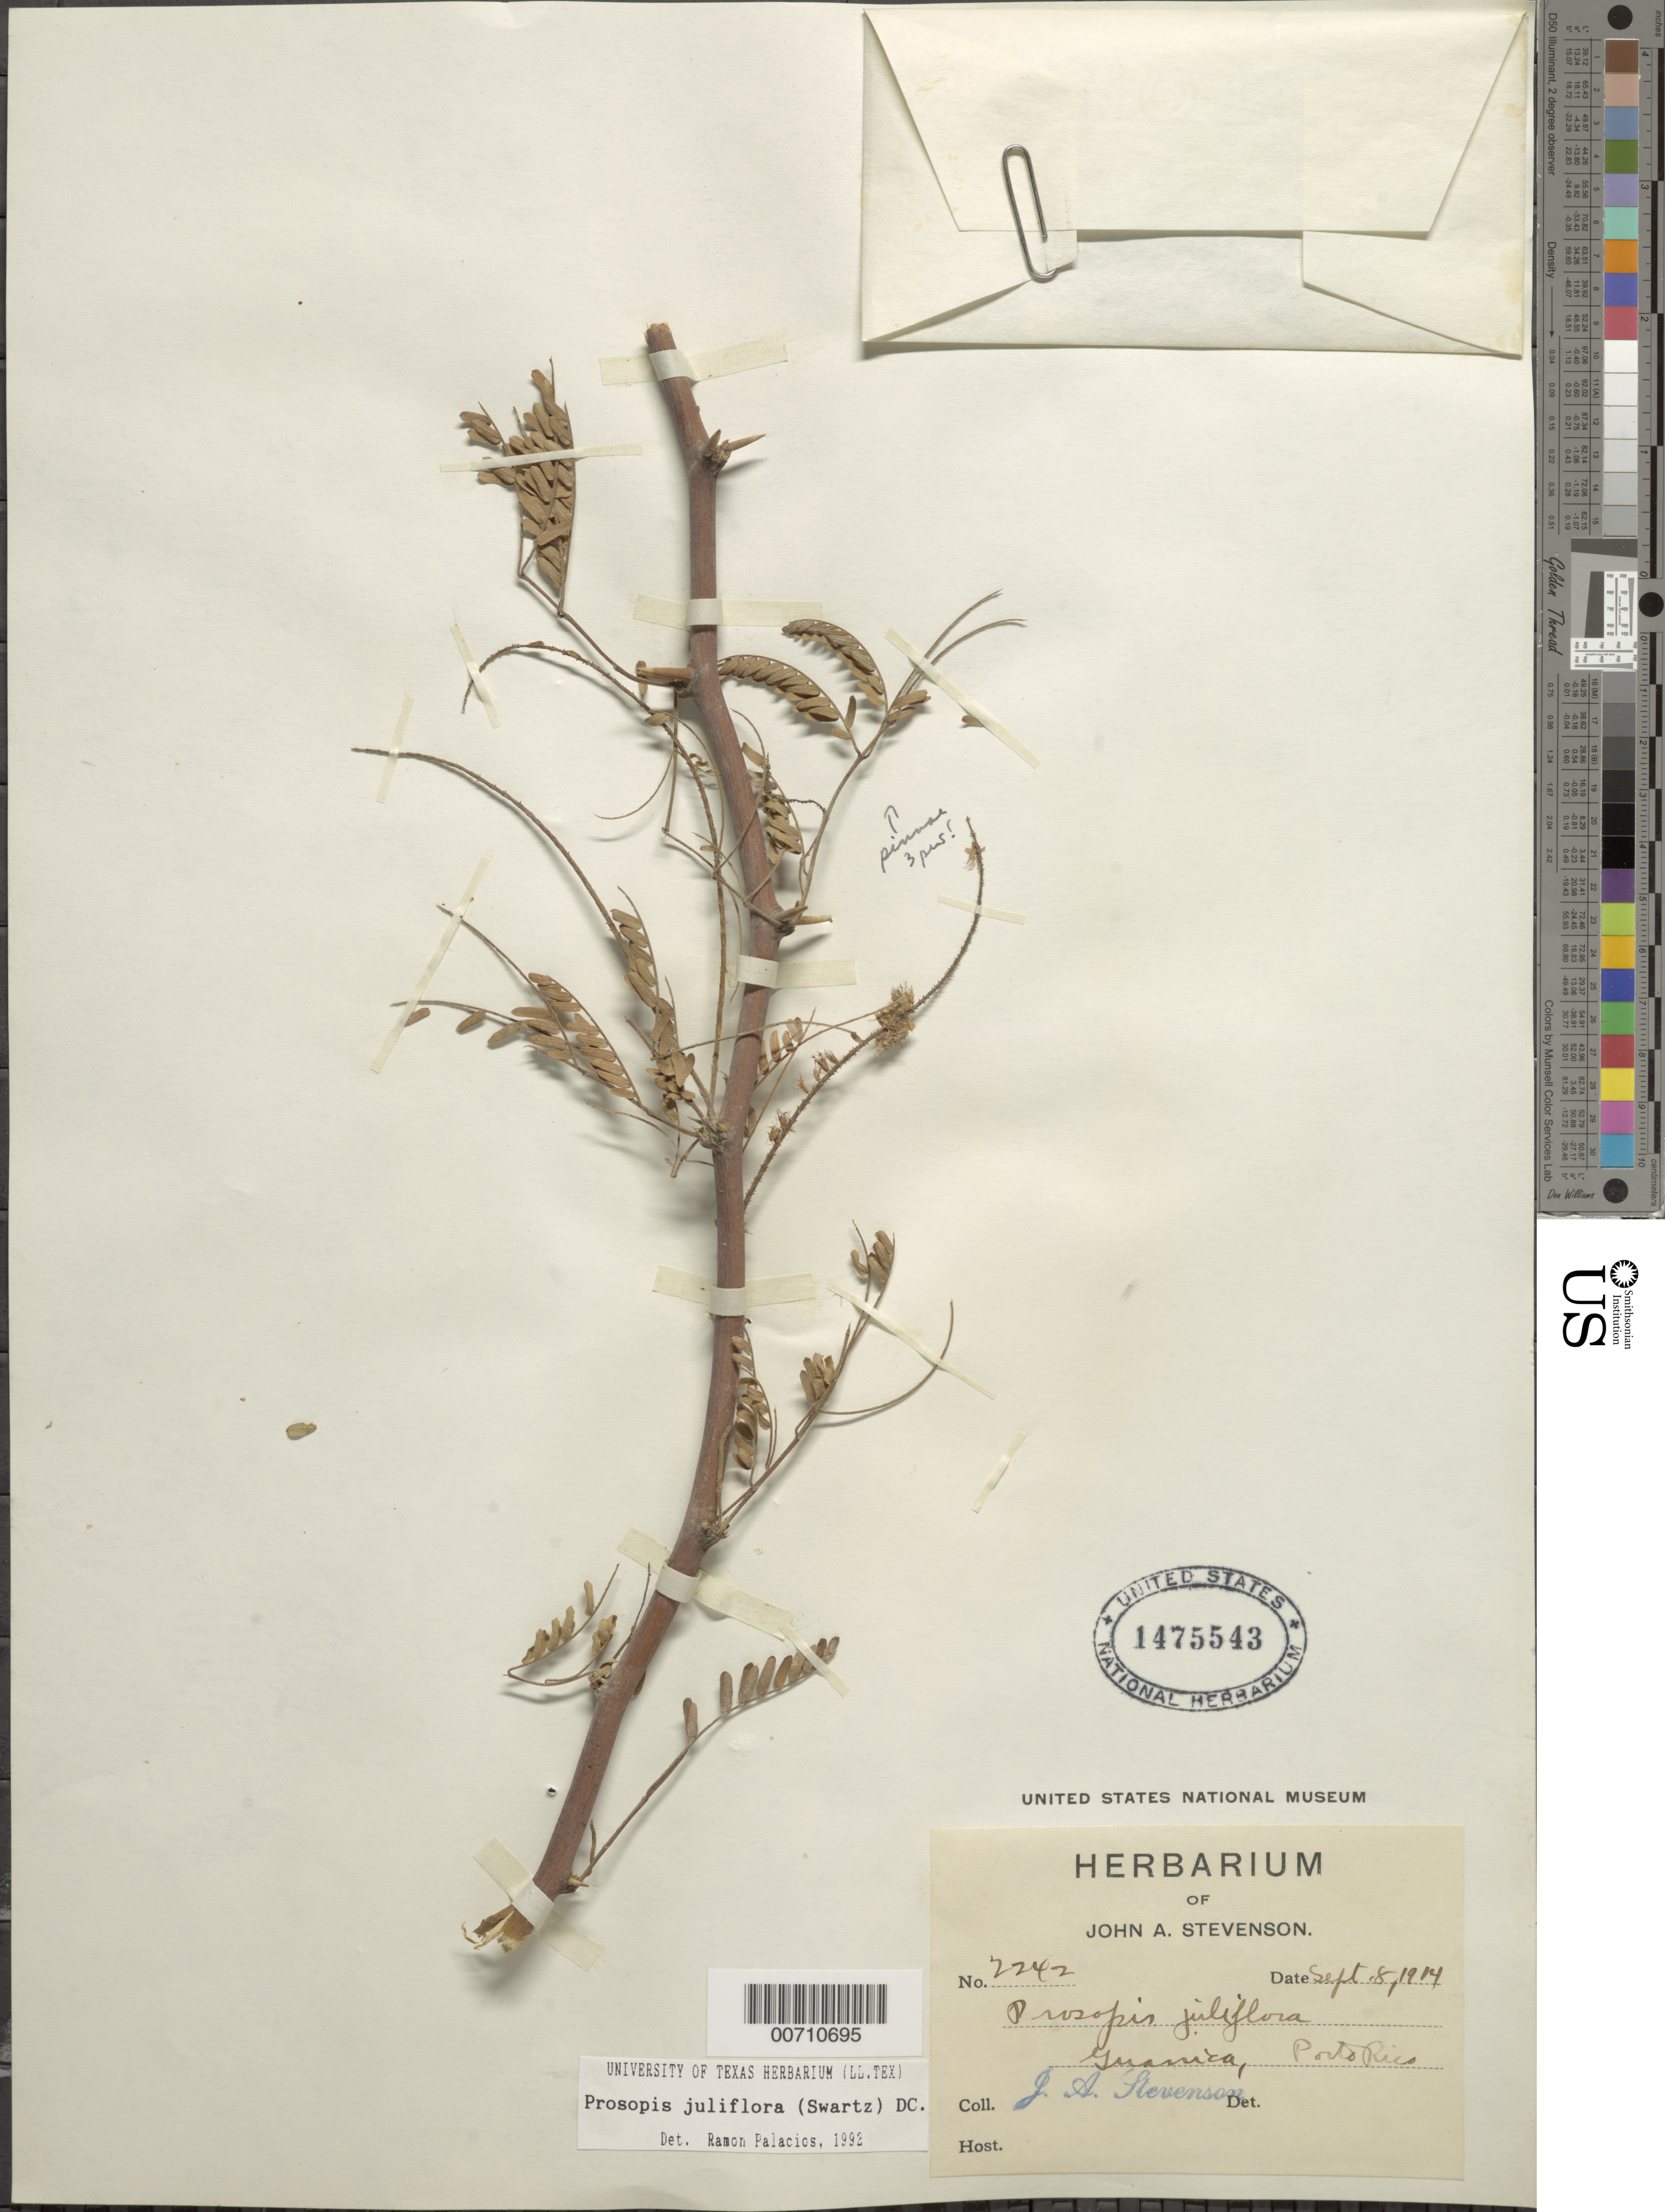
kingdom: Plantae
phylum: Tracheophyta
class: Magnoliopsida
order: Fabales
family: Fabaceae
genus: Neltuma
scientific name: Neltuma juliflora var. juliflora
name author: (Sw.) Raf.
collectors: J. Stevenson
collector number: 2242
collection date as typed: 08 Sep 1914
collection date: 1914-09-08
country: Puerto Rico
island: Greater Antilles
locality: Guanica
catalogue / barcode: US 1475543